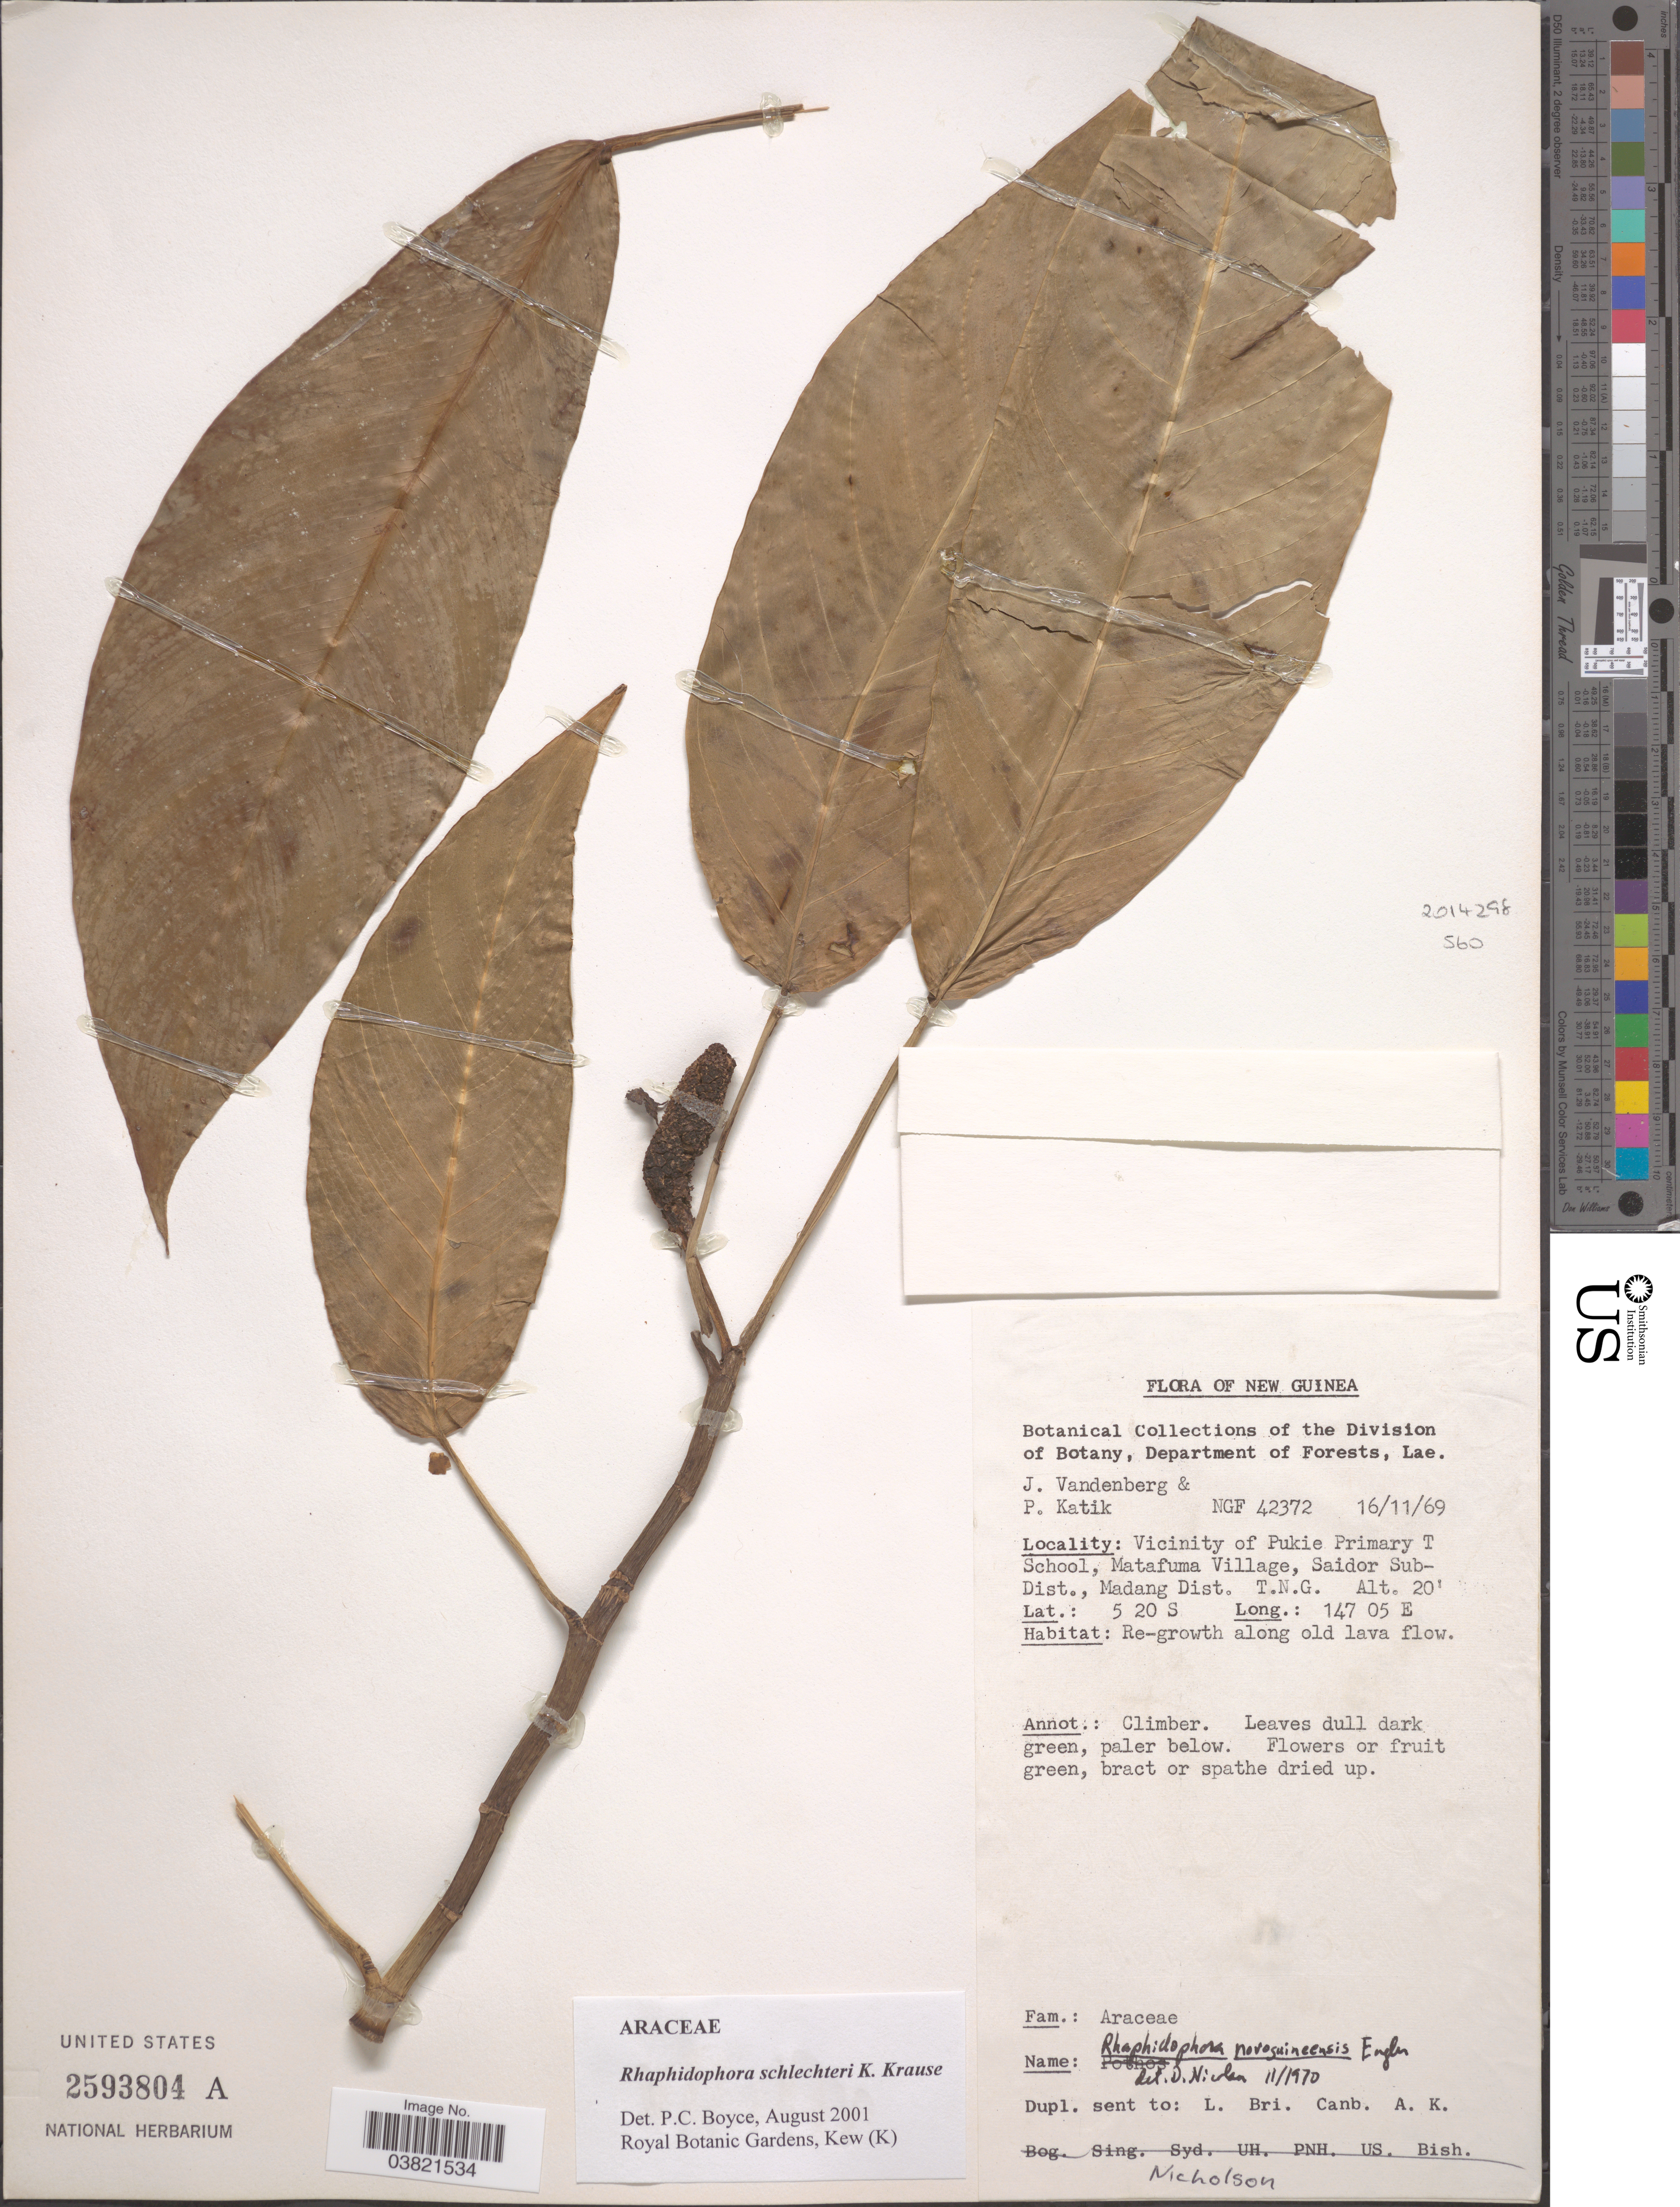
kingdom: Plantae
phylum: Tracheophyta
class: Liliopsida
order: Alismatales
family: Araceae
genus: Rhaphidophora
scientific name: Rhaphidophora schlechteri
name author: K. Krause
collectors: J. Vandenberg & P. Katik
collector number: NGF 42372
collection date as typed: Transcribed d/m/y: 16/11/69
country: Papua New Guinea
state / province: Madang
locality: New Guinea. Vicinity of Pukie Primary T School, Matafuma Village, Saidor Sub-Dist., Madang Dist., T.N.G.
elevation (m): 6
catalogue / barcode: US 2593804A